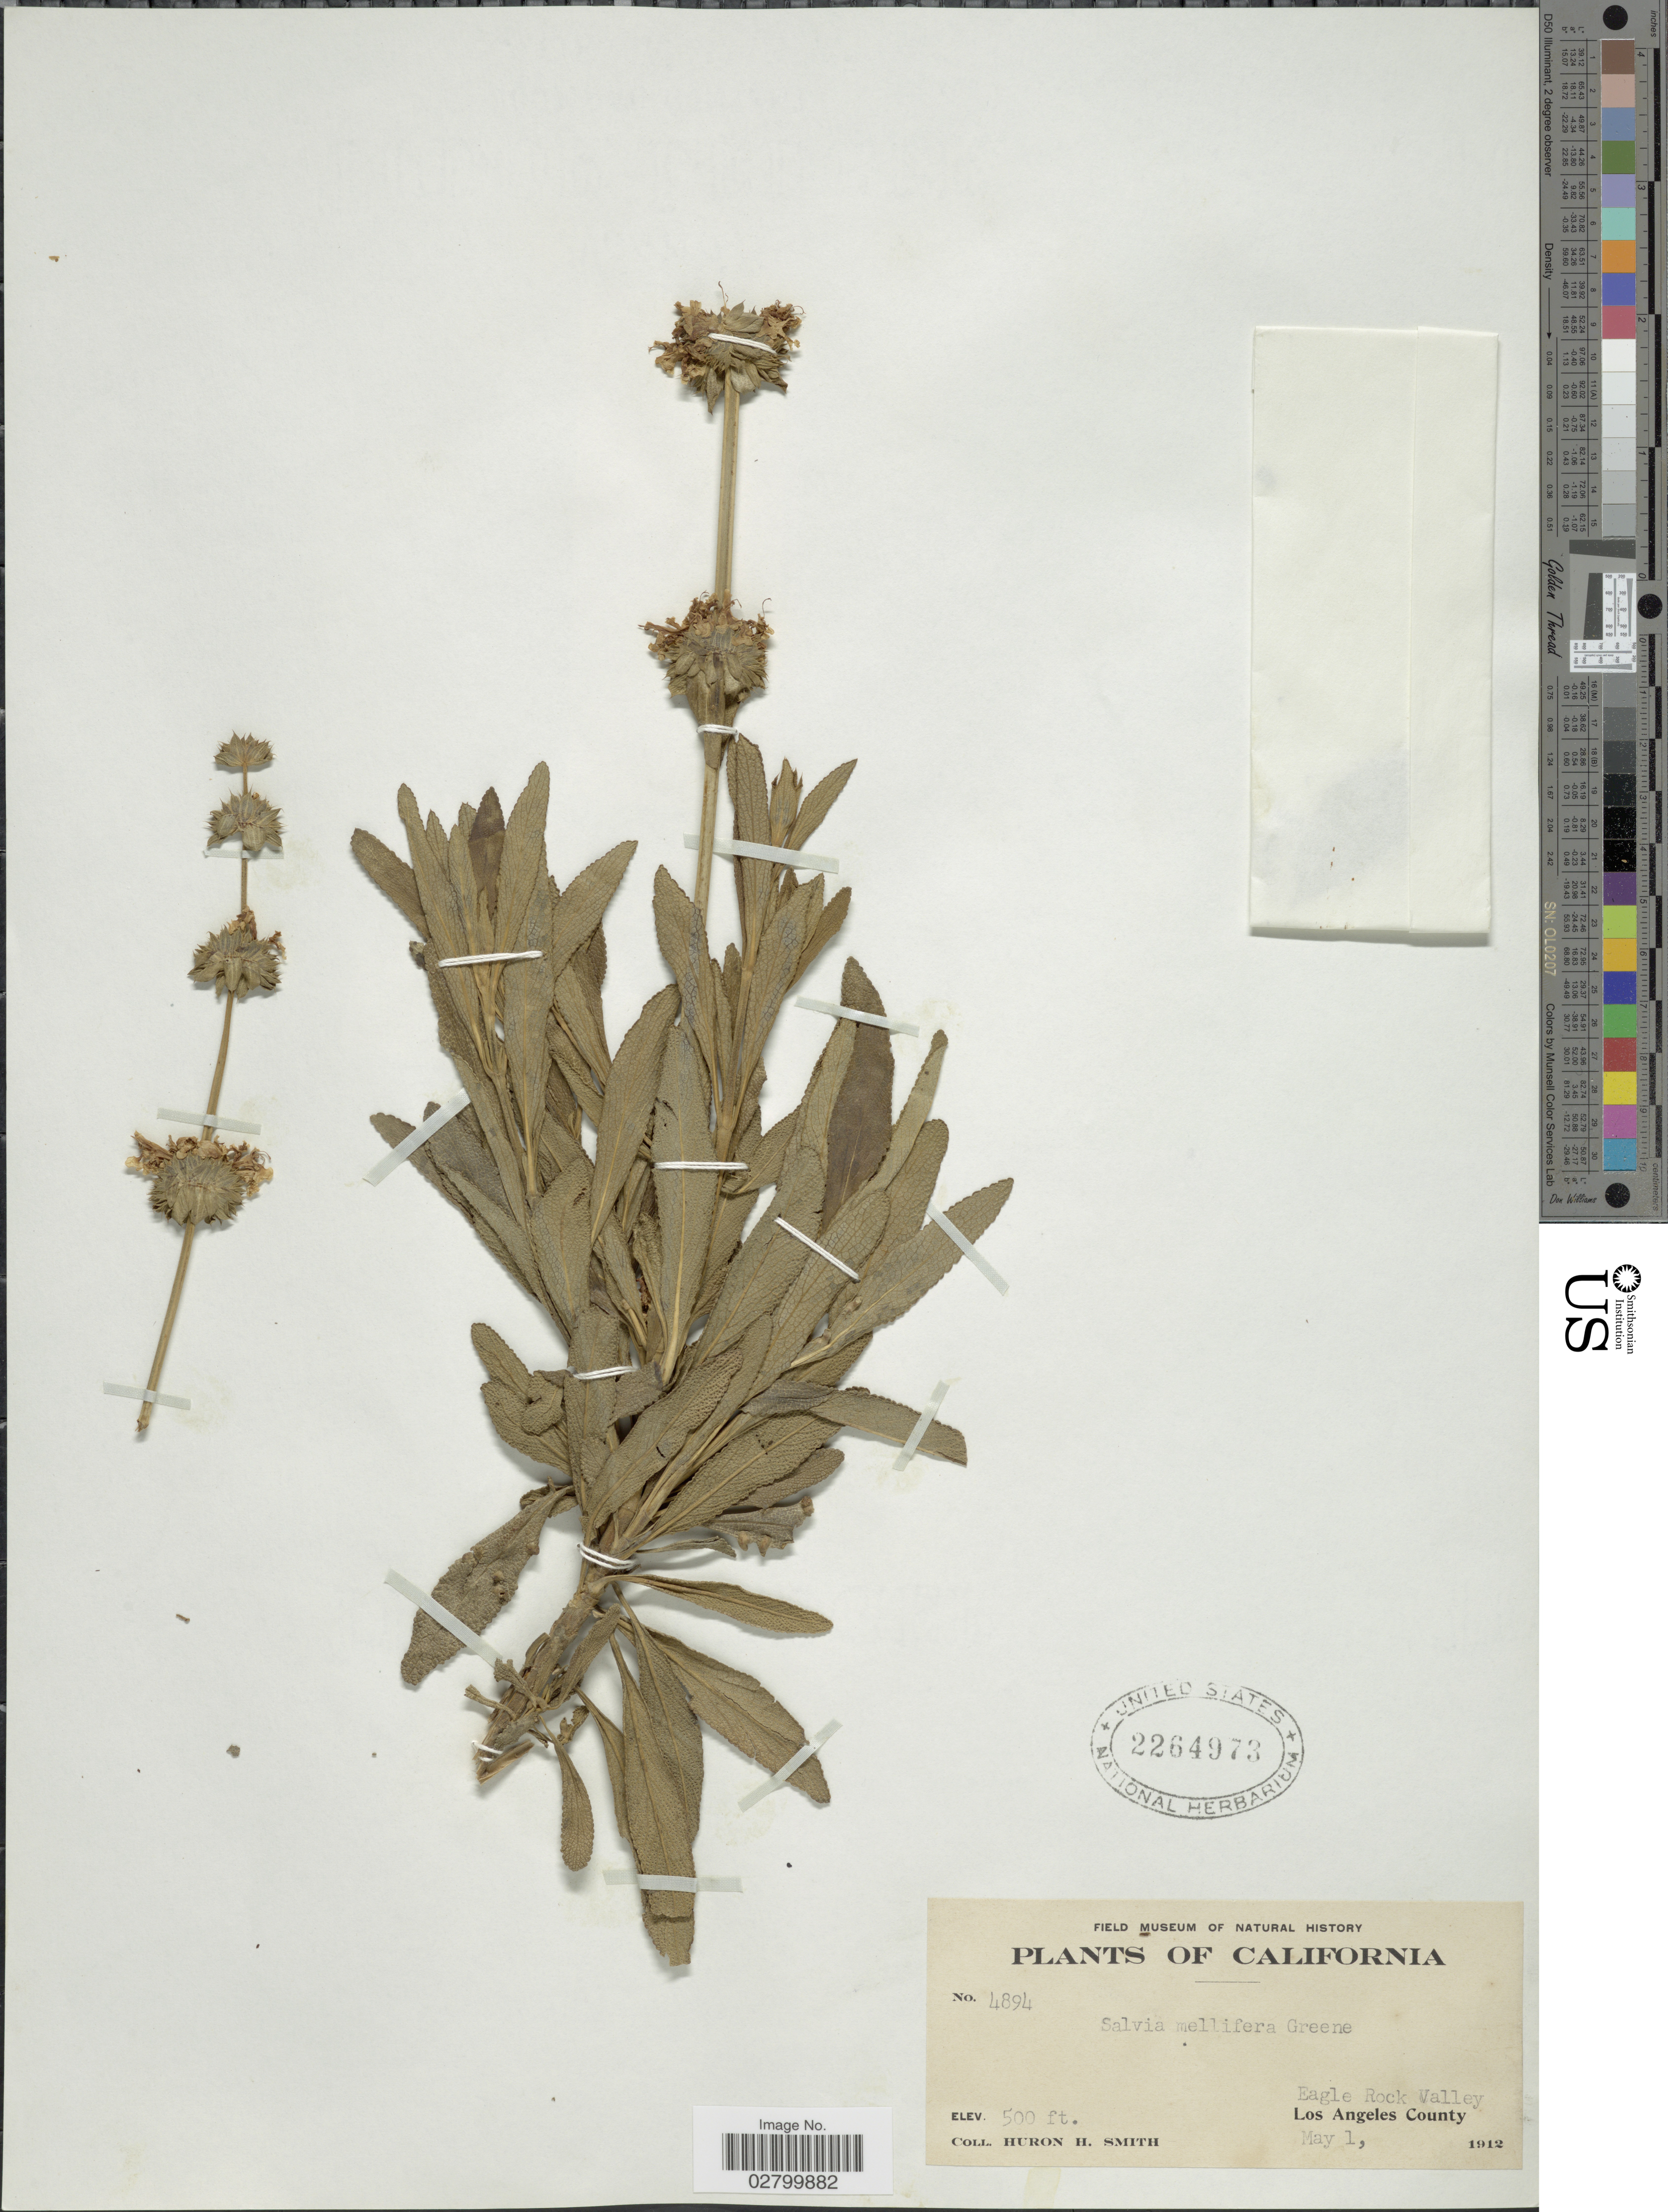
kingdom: Plantae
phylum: Tracheophyta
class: Magnoliopsida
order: Lamiales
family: Lamiaceae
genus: Salvia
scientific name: Salvia mellifera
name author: Greene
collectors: Huron H. Smith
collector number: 4894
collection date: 1912-05-01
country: United States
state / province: California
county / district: Los Angeles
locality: Eagle Rock Valley. Los Angeles County.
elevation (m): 152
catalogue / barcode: US 2264973